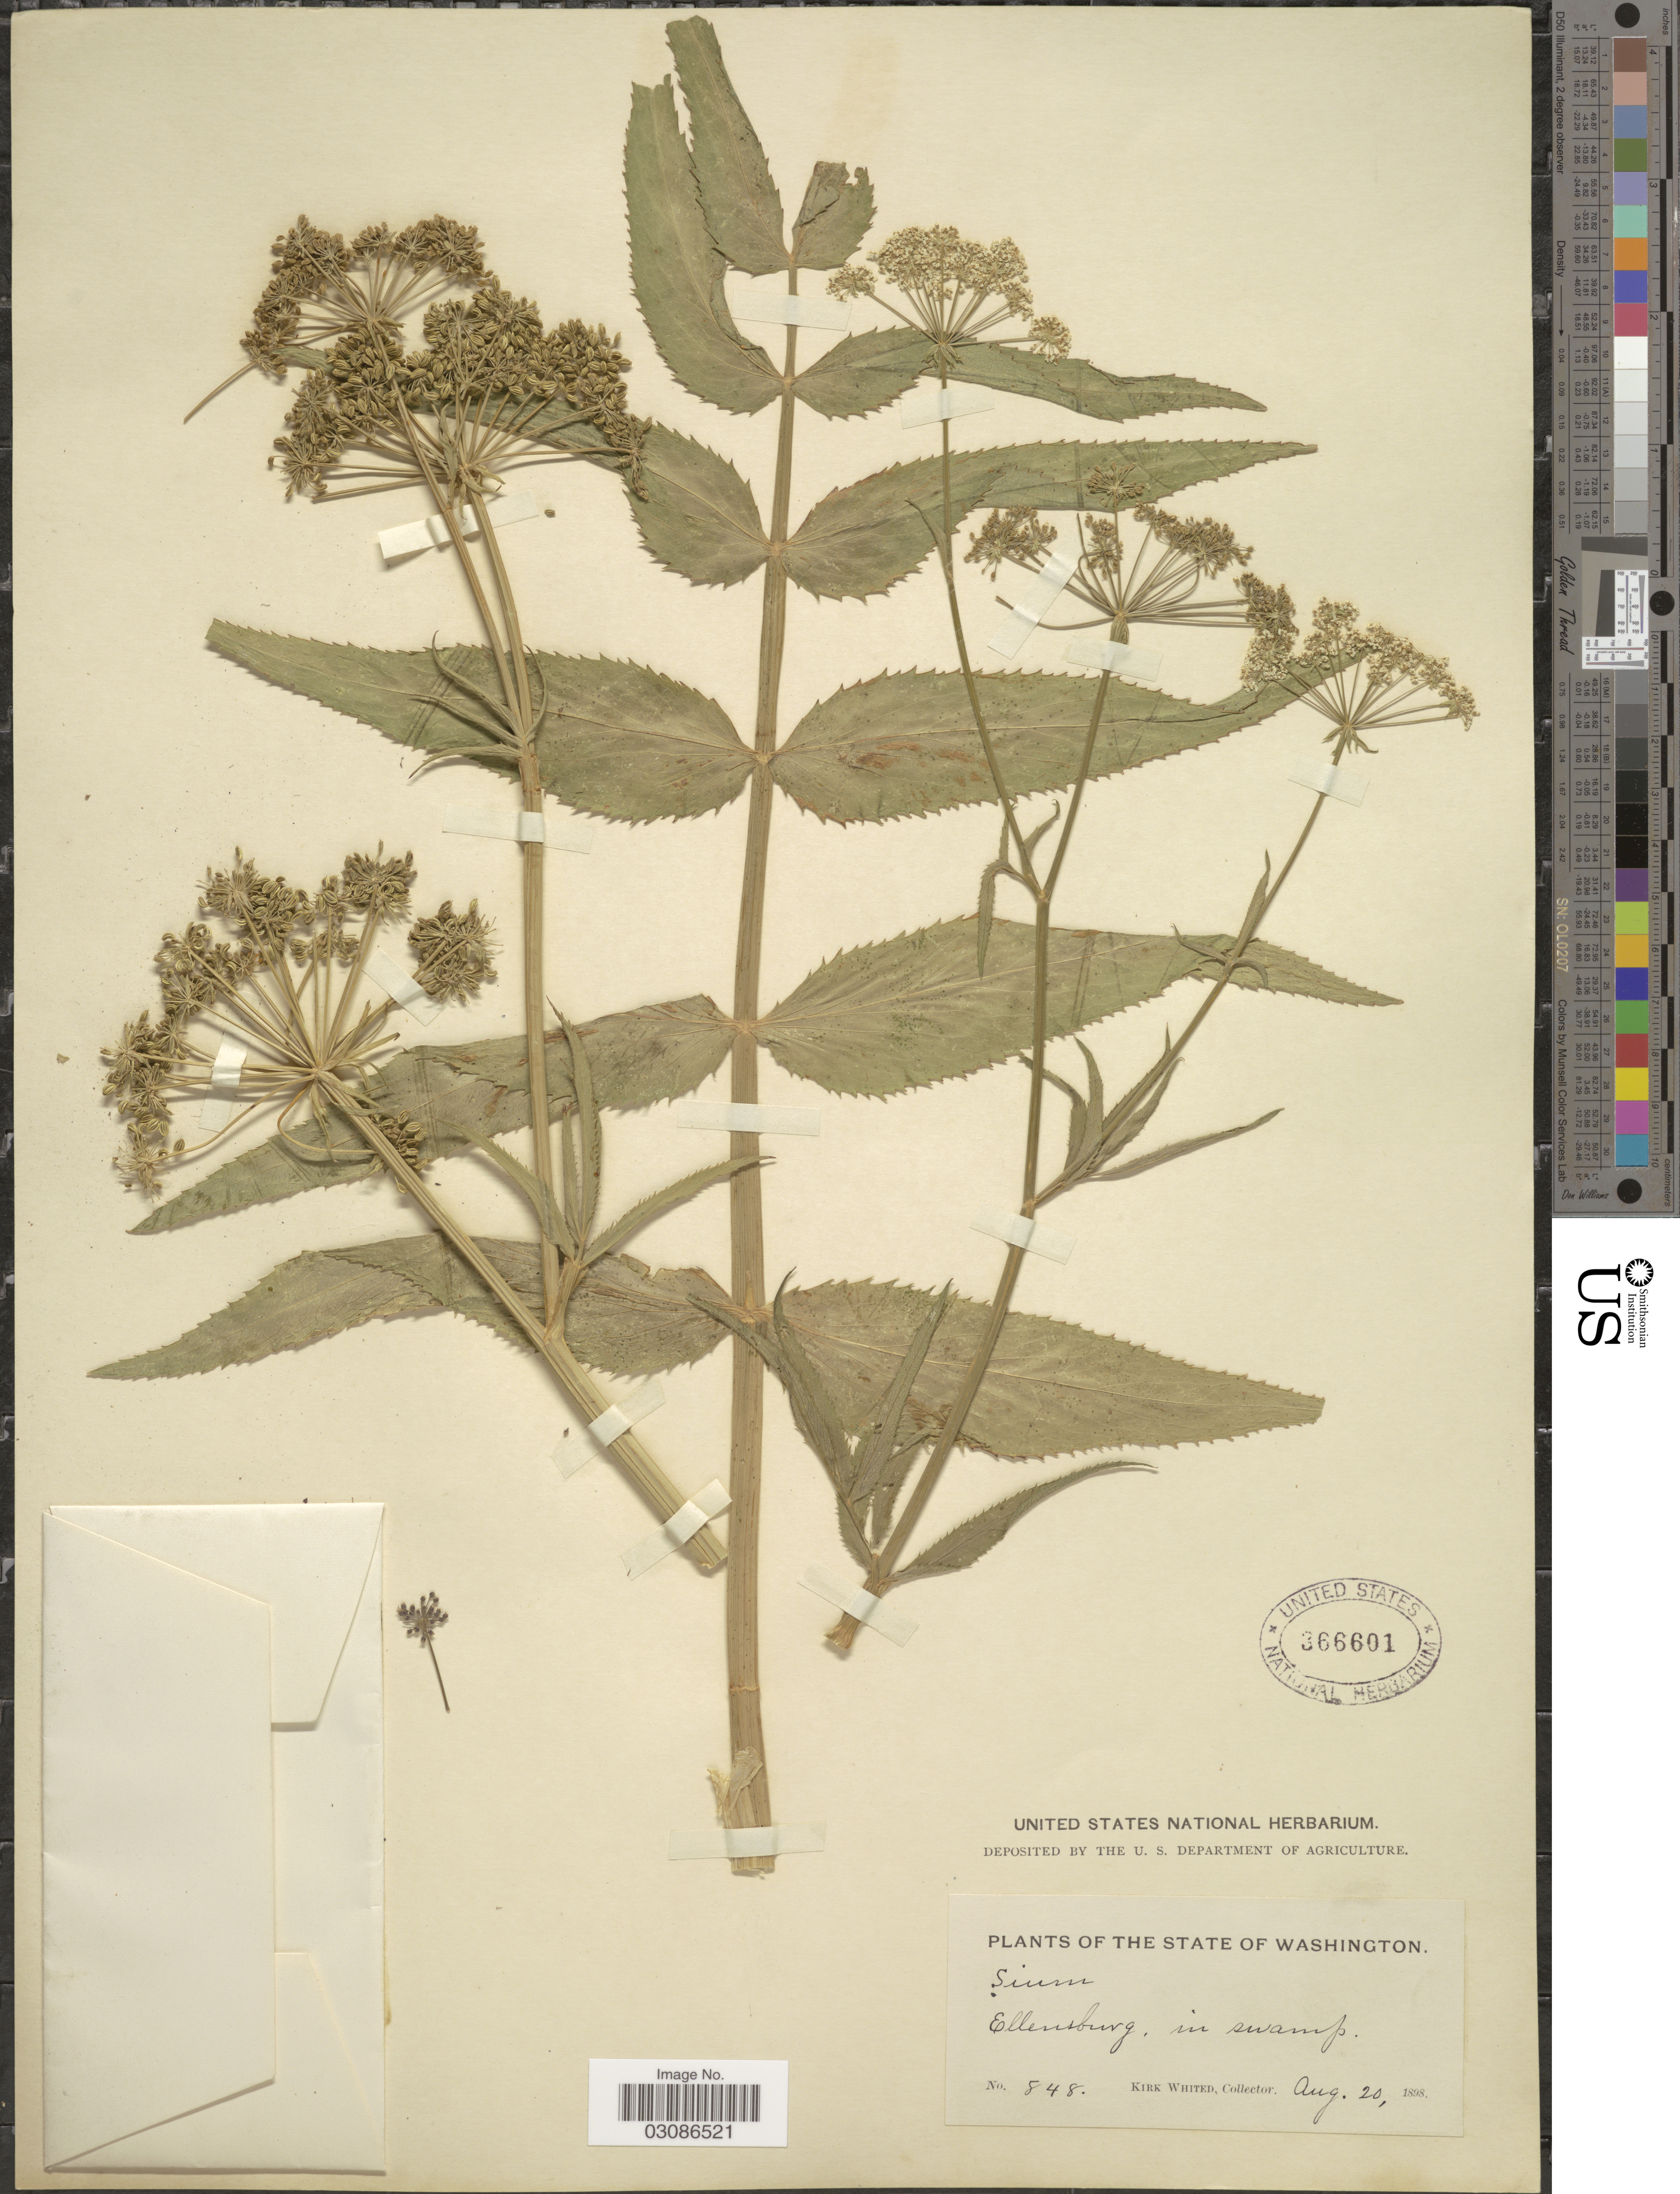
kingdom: Plantae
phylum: Tracheophyta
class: Magnoliopsida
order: Apiales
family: Apiaceae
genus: Sium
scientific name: Sium suave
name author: Walter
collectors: K. Whited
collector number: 848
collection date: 1898-08-20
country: United States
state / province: Washington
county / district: Kittitas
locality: The State of Washington, Ellensburg, in swamp.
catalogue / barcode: US 366601